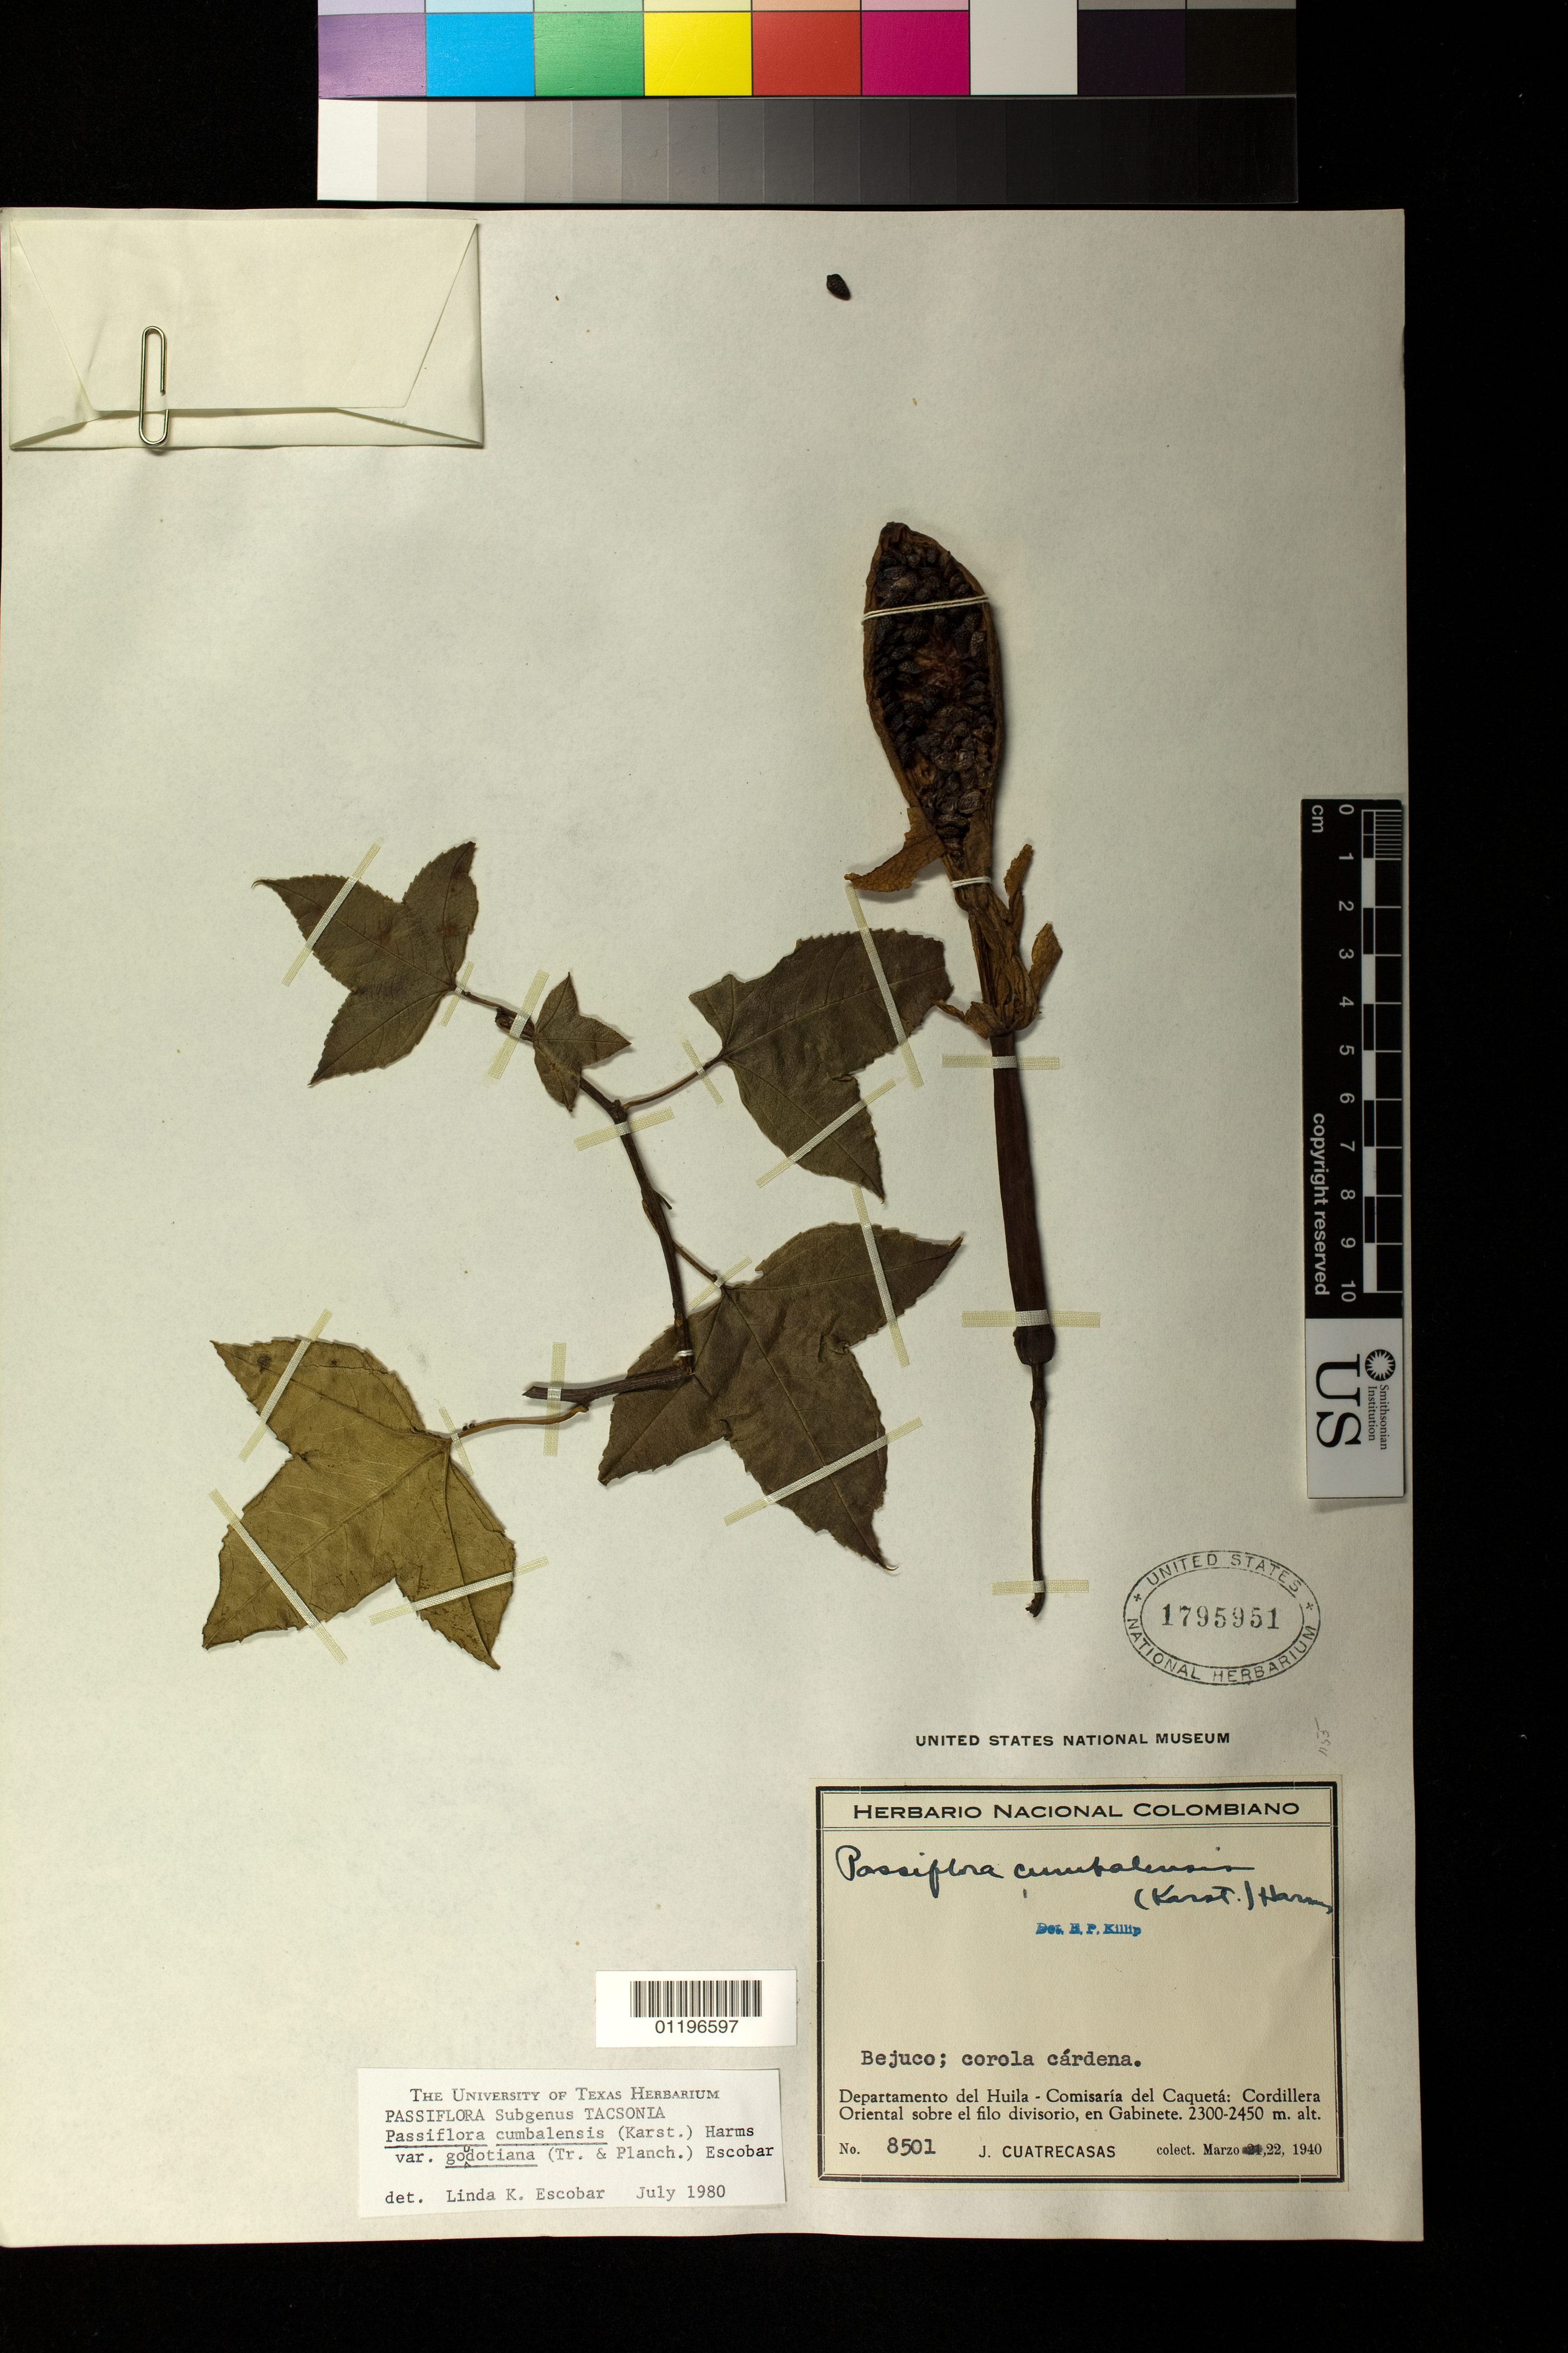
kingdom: Plantae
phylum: Tracheophyta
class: Magnoliopsida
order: Malpighiales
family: Passifloraceae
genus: Passiflora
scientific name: Passiflora cumbalensis var. goudotiana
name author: (Triana & Planch.) L.K. Escobar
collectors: J. Cuatrecasas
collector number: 8501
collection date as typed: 22 Mar 1940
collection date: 1940-03-22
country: Colombia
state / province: Huila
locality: Departamento del Huila, Comissaria del Caquetá: Cordillera Oriental sobre el filo divisorio, en Gabinete.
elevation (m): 2300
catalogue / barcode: US 1795951